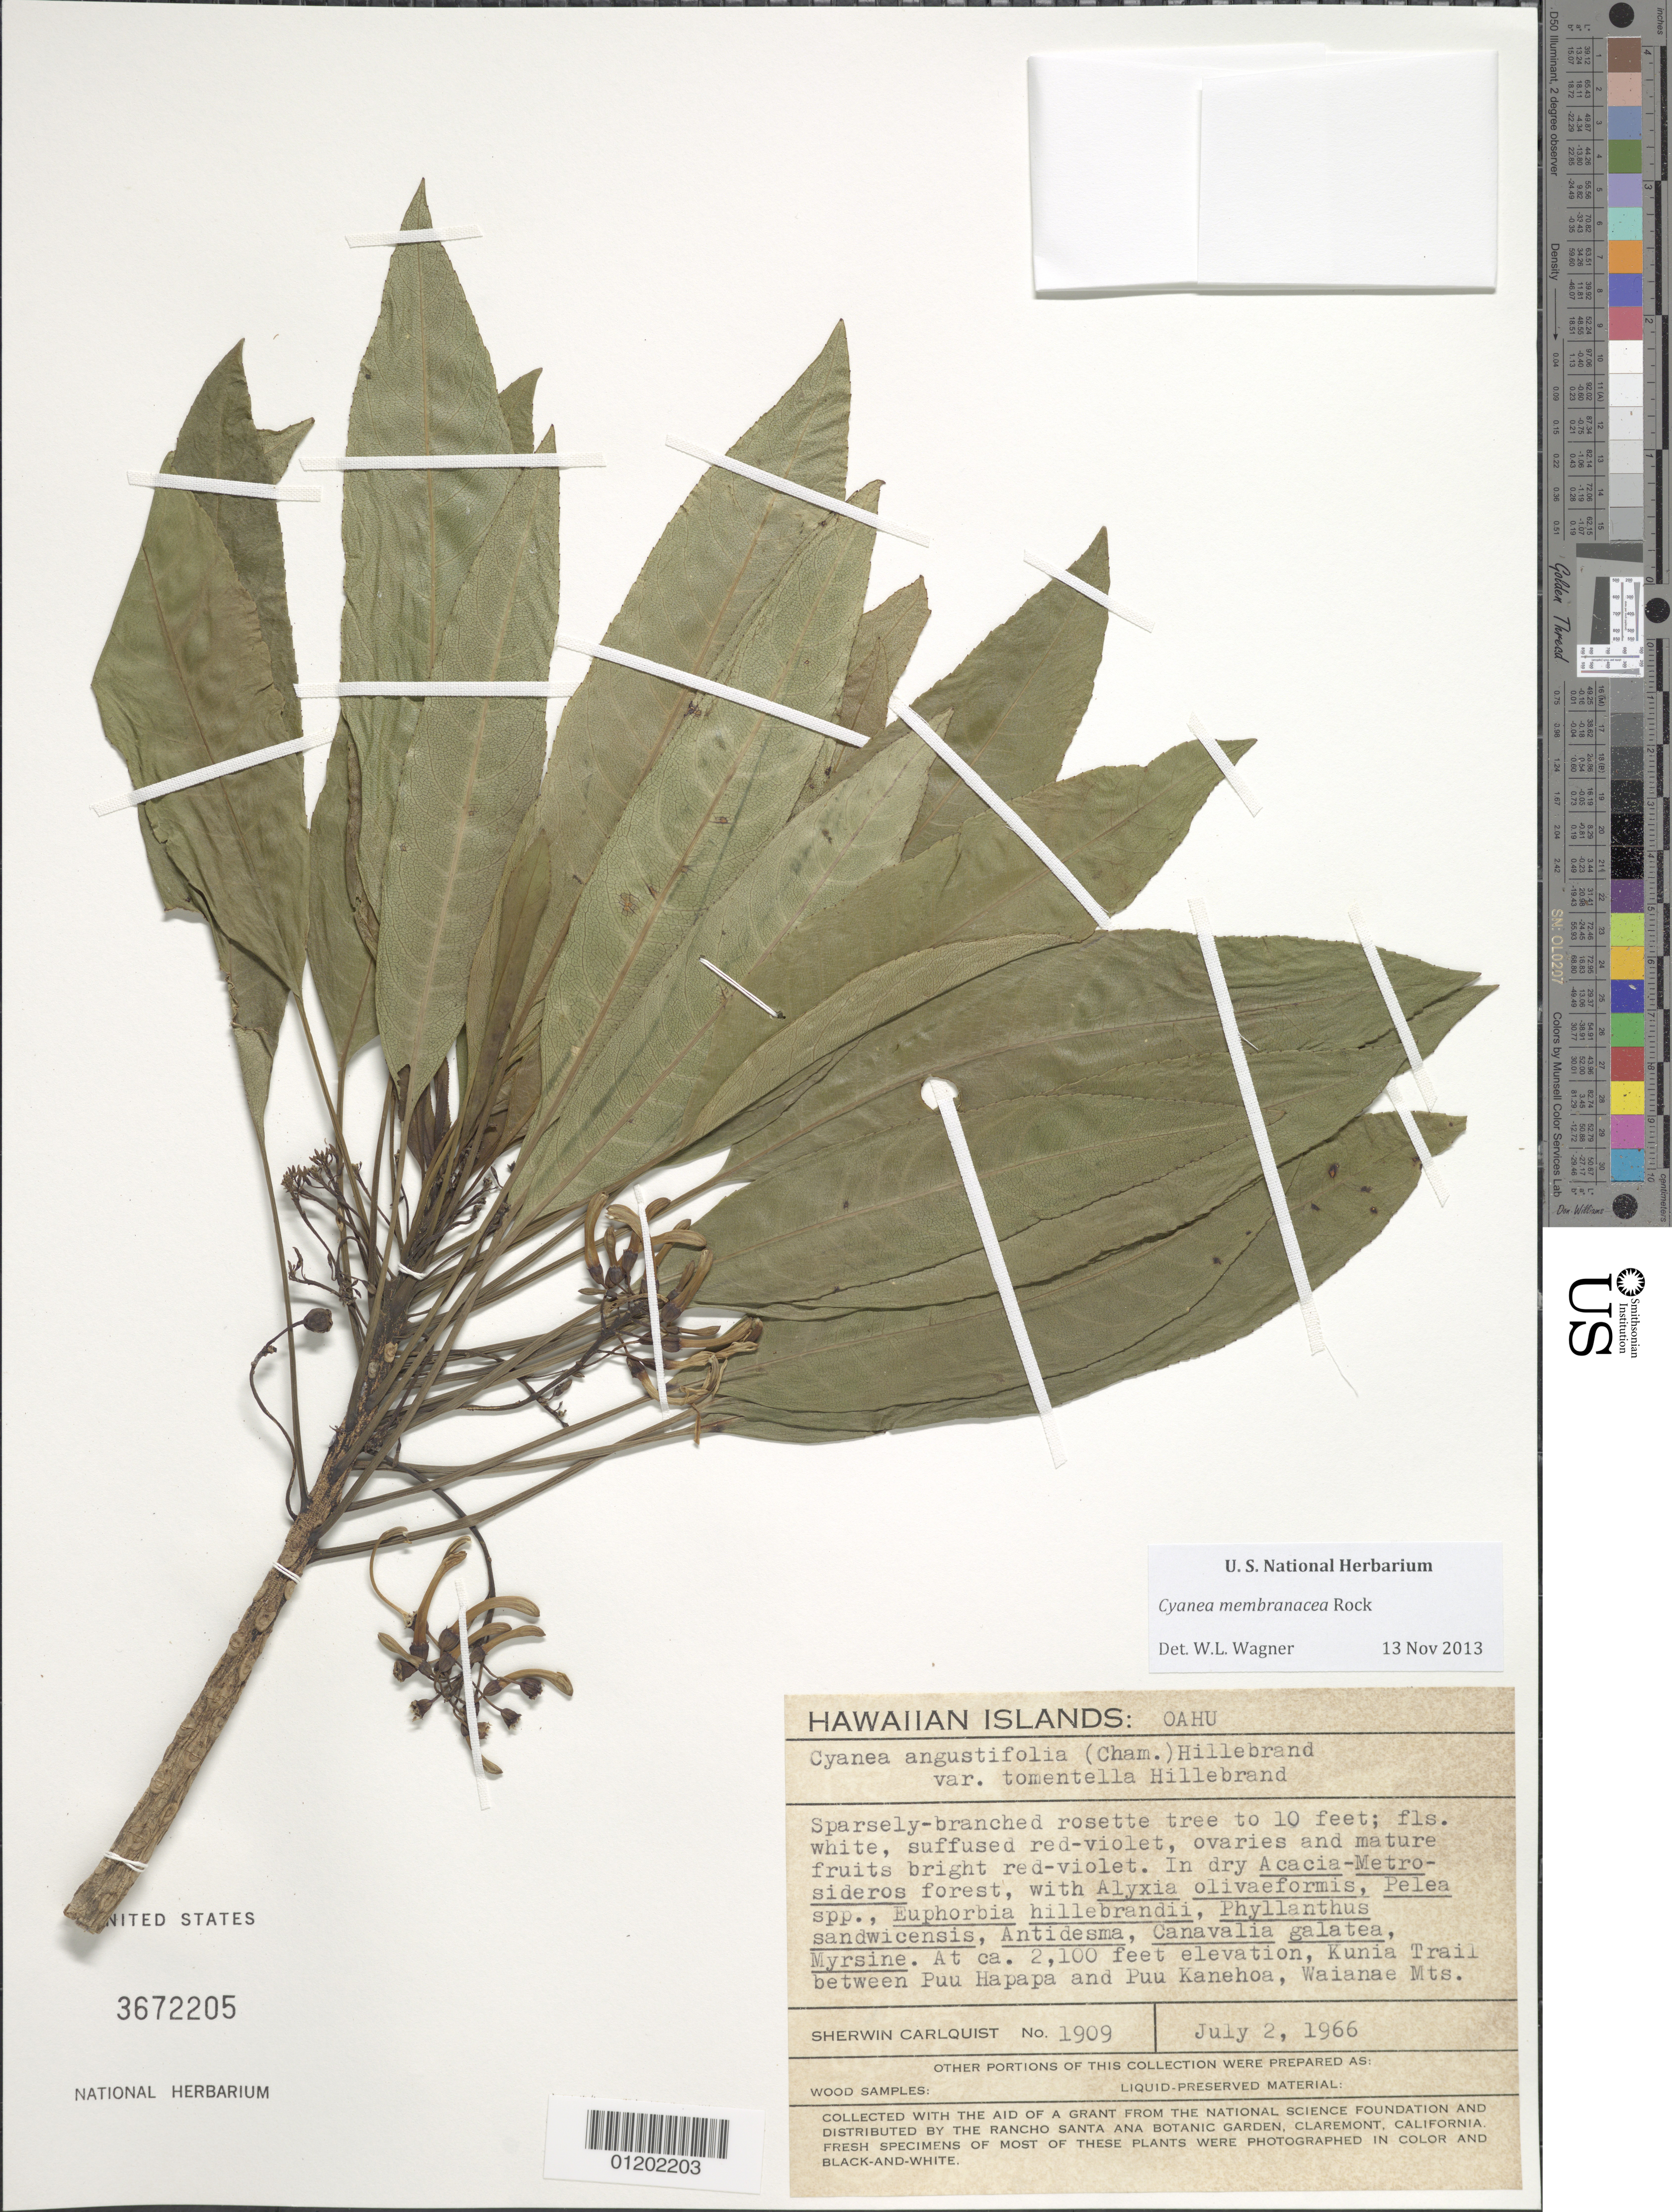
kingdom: Plantae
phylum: Tracheophyta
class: Magnoliopsida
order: Asterales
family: Campanulaceae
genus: Cyanea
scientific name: Cyanea membranacea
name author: Rock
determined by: Wagner, W. L., (BOT), Smithsonian Institution - National Museum of Natural History (UNITED STATES)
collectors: S. Carlquist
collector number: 1909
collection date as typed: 2 Jul 1966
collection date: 1966-07-02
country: United States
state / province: Hawaii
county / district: Honolulu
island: Oahu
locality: On Kunia Trail, between Puu Kanehoa and Puu Hapapa, Waianae Mts.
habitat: Dry forest.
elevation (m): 640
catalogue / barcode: US 3672205